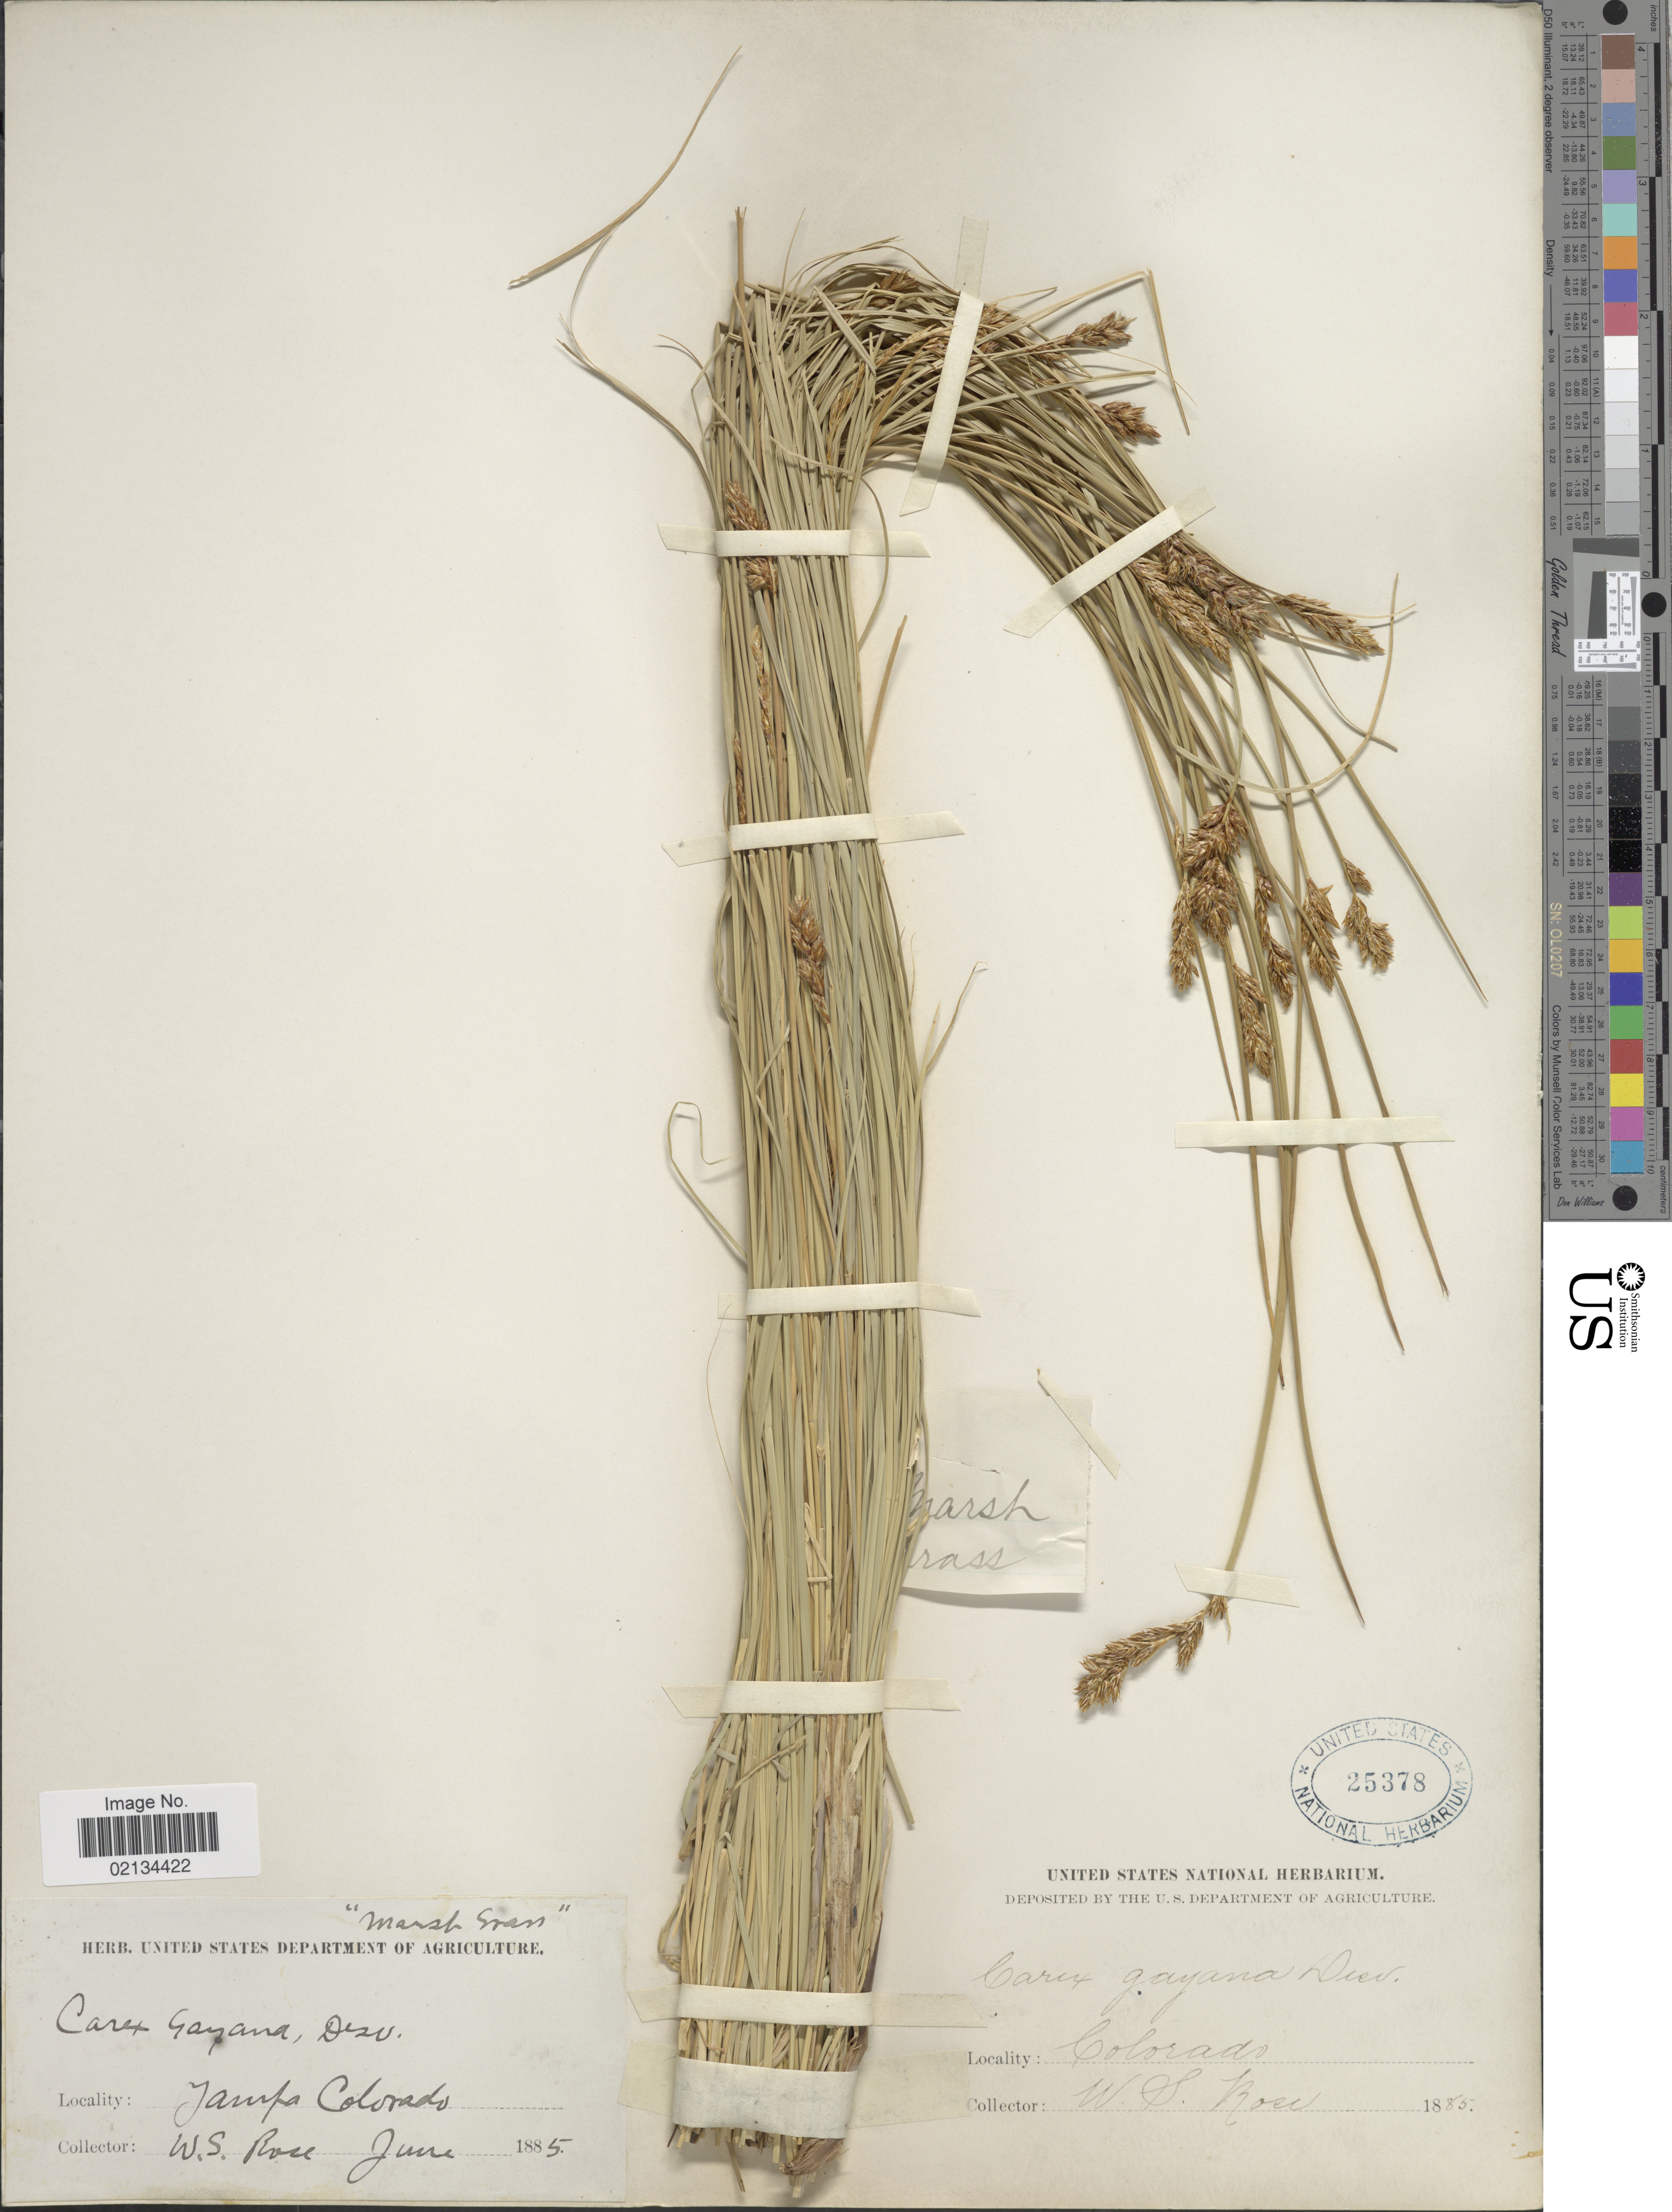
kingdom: Plantae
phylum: Tracheophyta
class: Liliopsida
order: Poales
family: Cyperaceae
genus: Carex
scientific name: Carex simulata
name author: Mack.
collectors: W. E. Rose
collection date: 1885-06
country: United States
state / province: Colorado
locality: Yampa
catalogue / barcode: US 25378